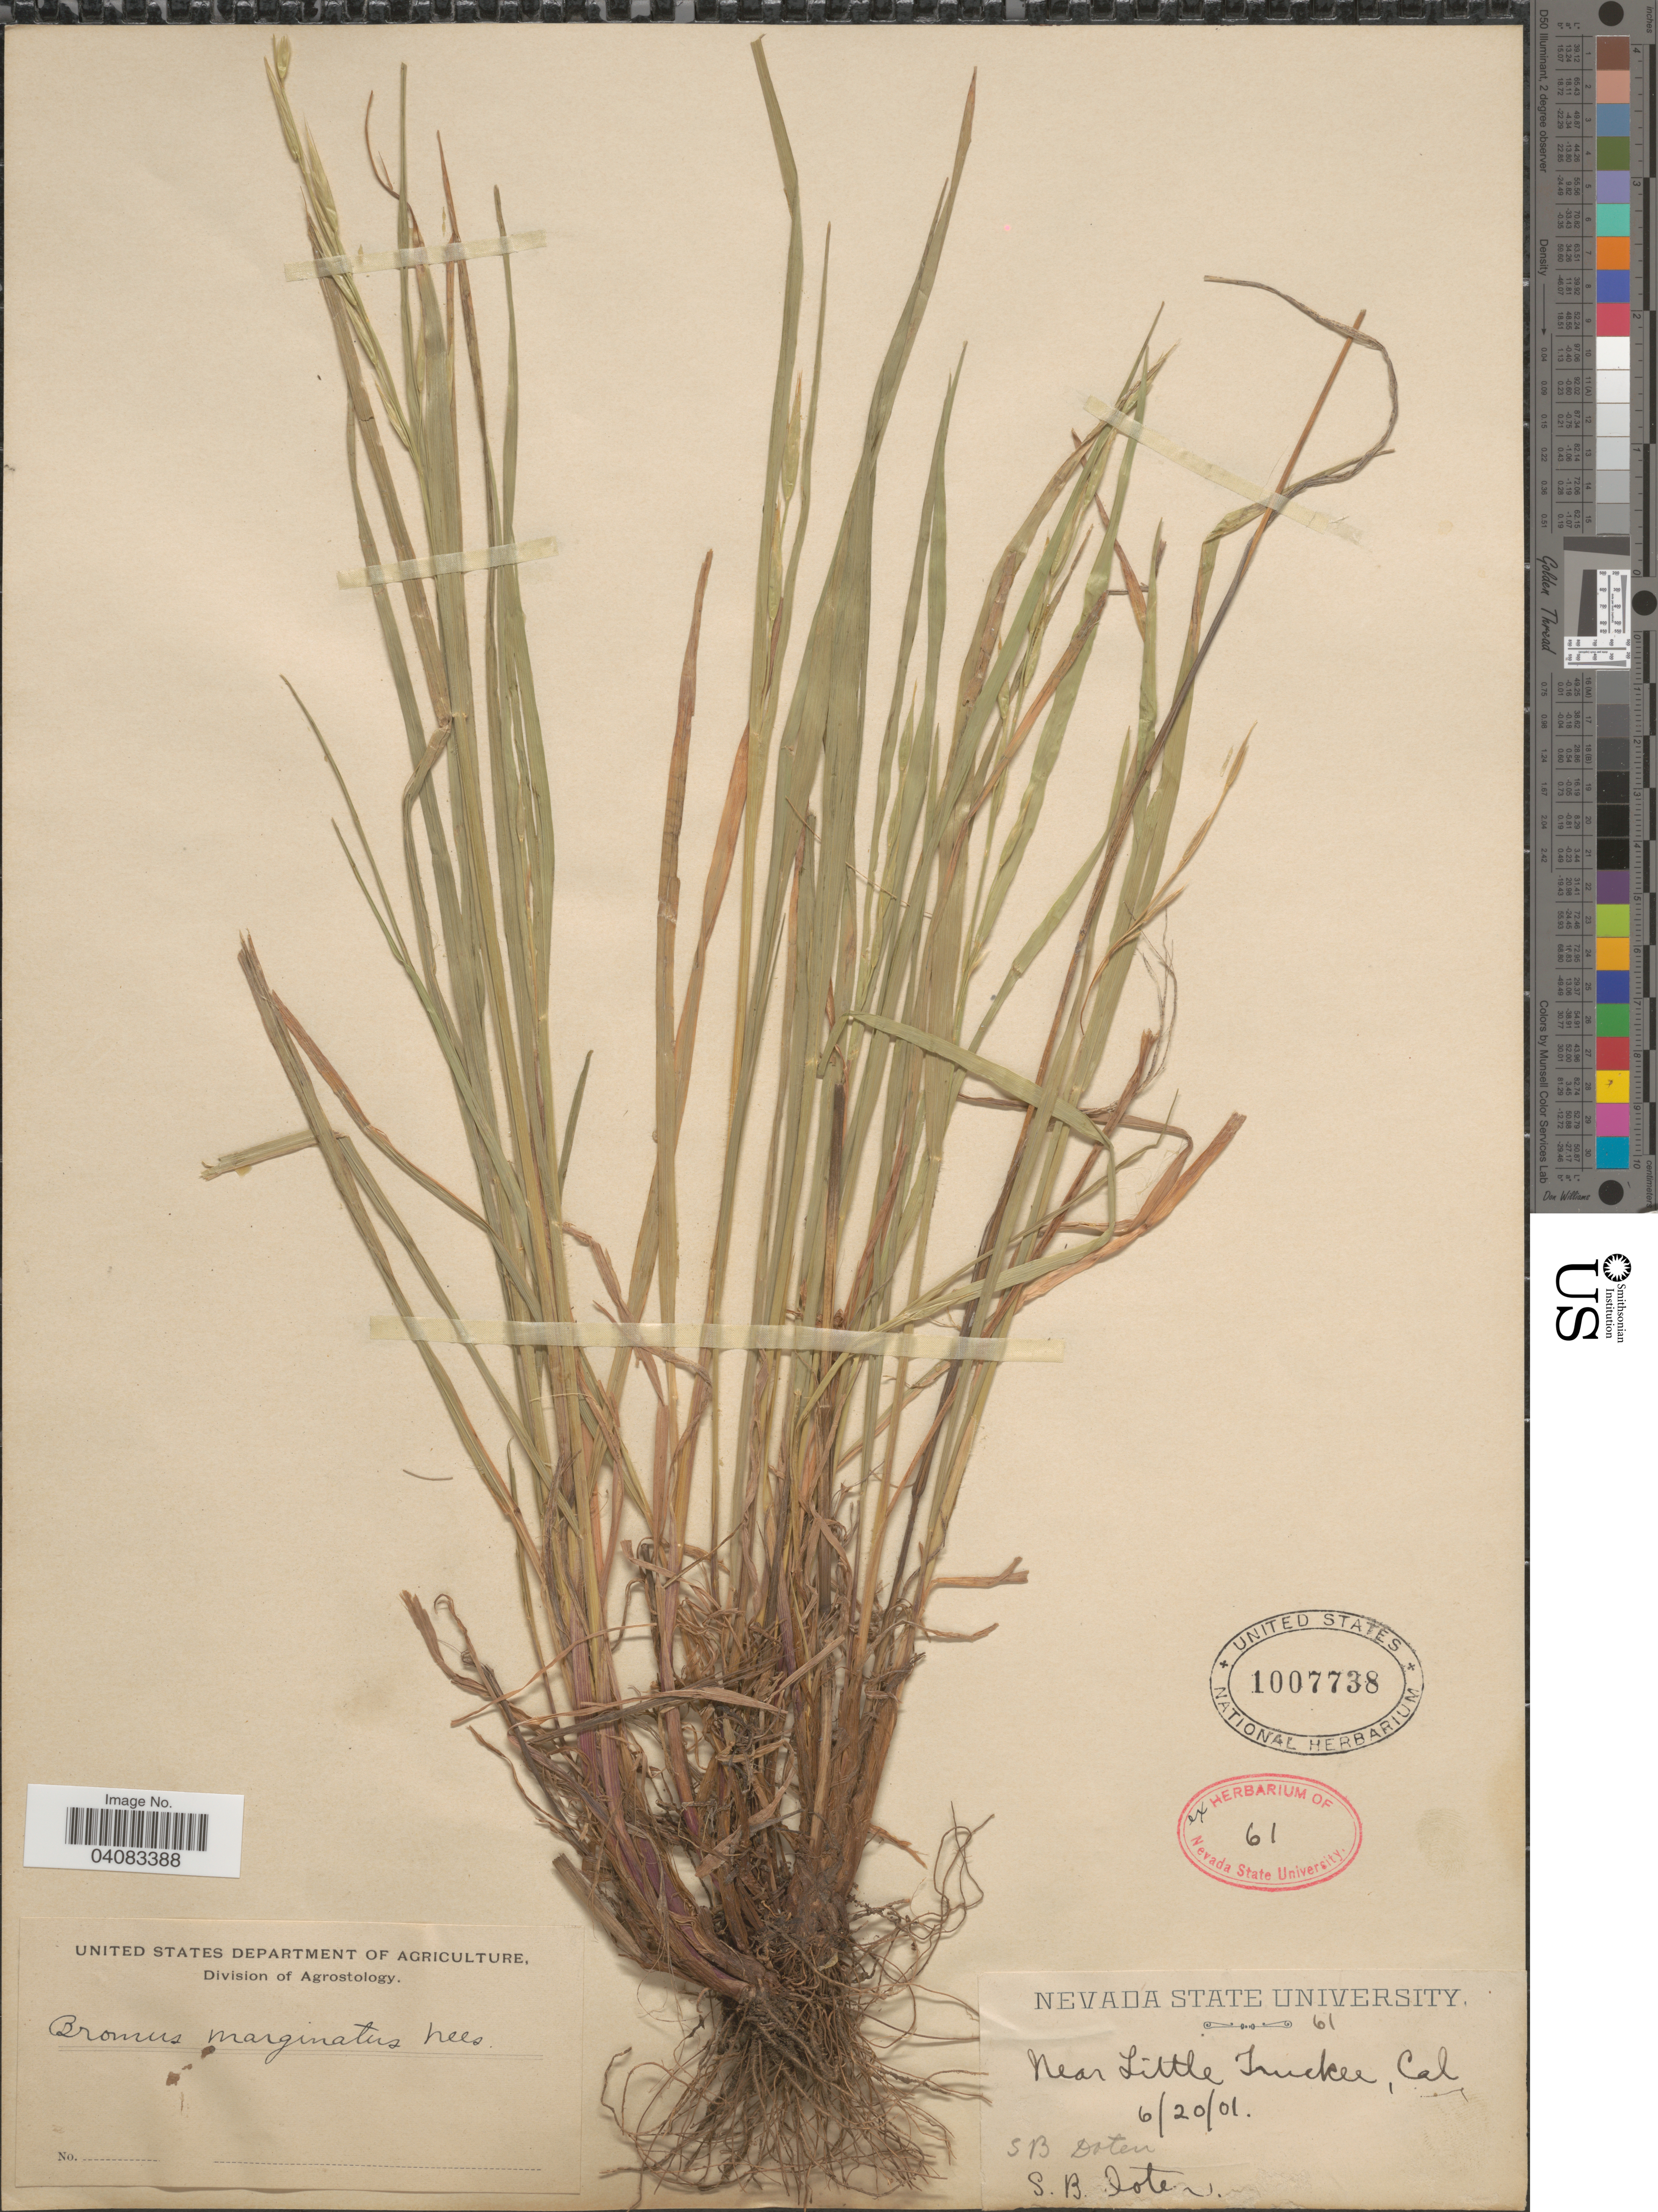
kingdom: Plantae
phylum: Tracheophyta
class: Liliopsida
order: Poales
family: Poaceae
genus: Bromus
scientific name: Bromus marginatus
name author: Nees ex Steud.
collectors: S. Doten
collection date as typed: Transcribed d/m/y: 20/6/1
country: United States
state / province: California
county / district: Nevada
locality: Near Little Truckee.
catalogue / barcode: US 1007738